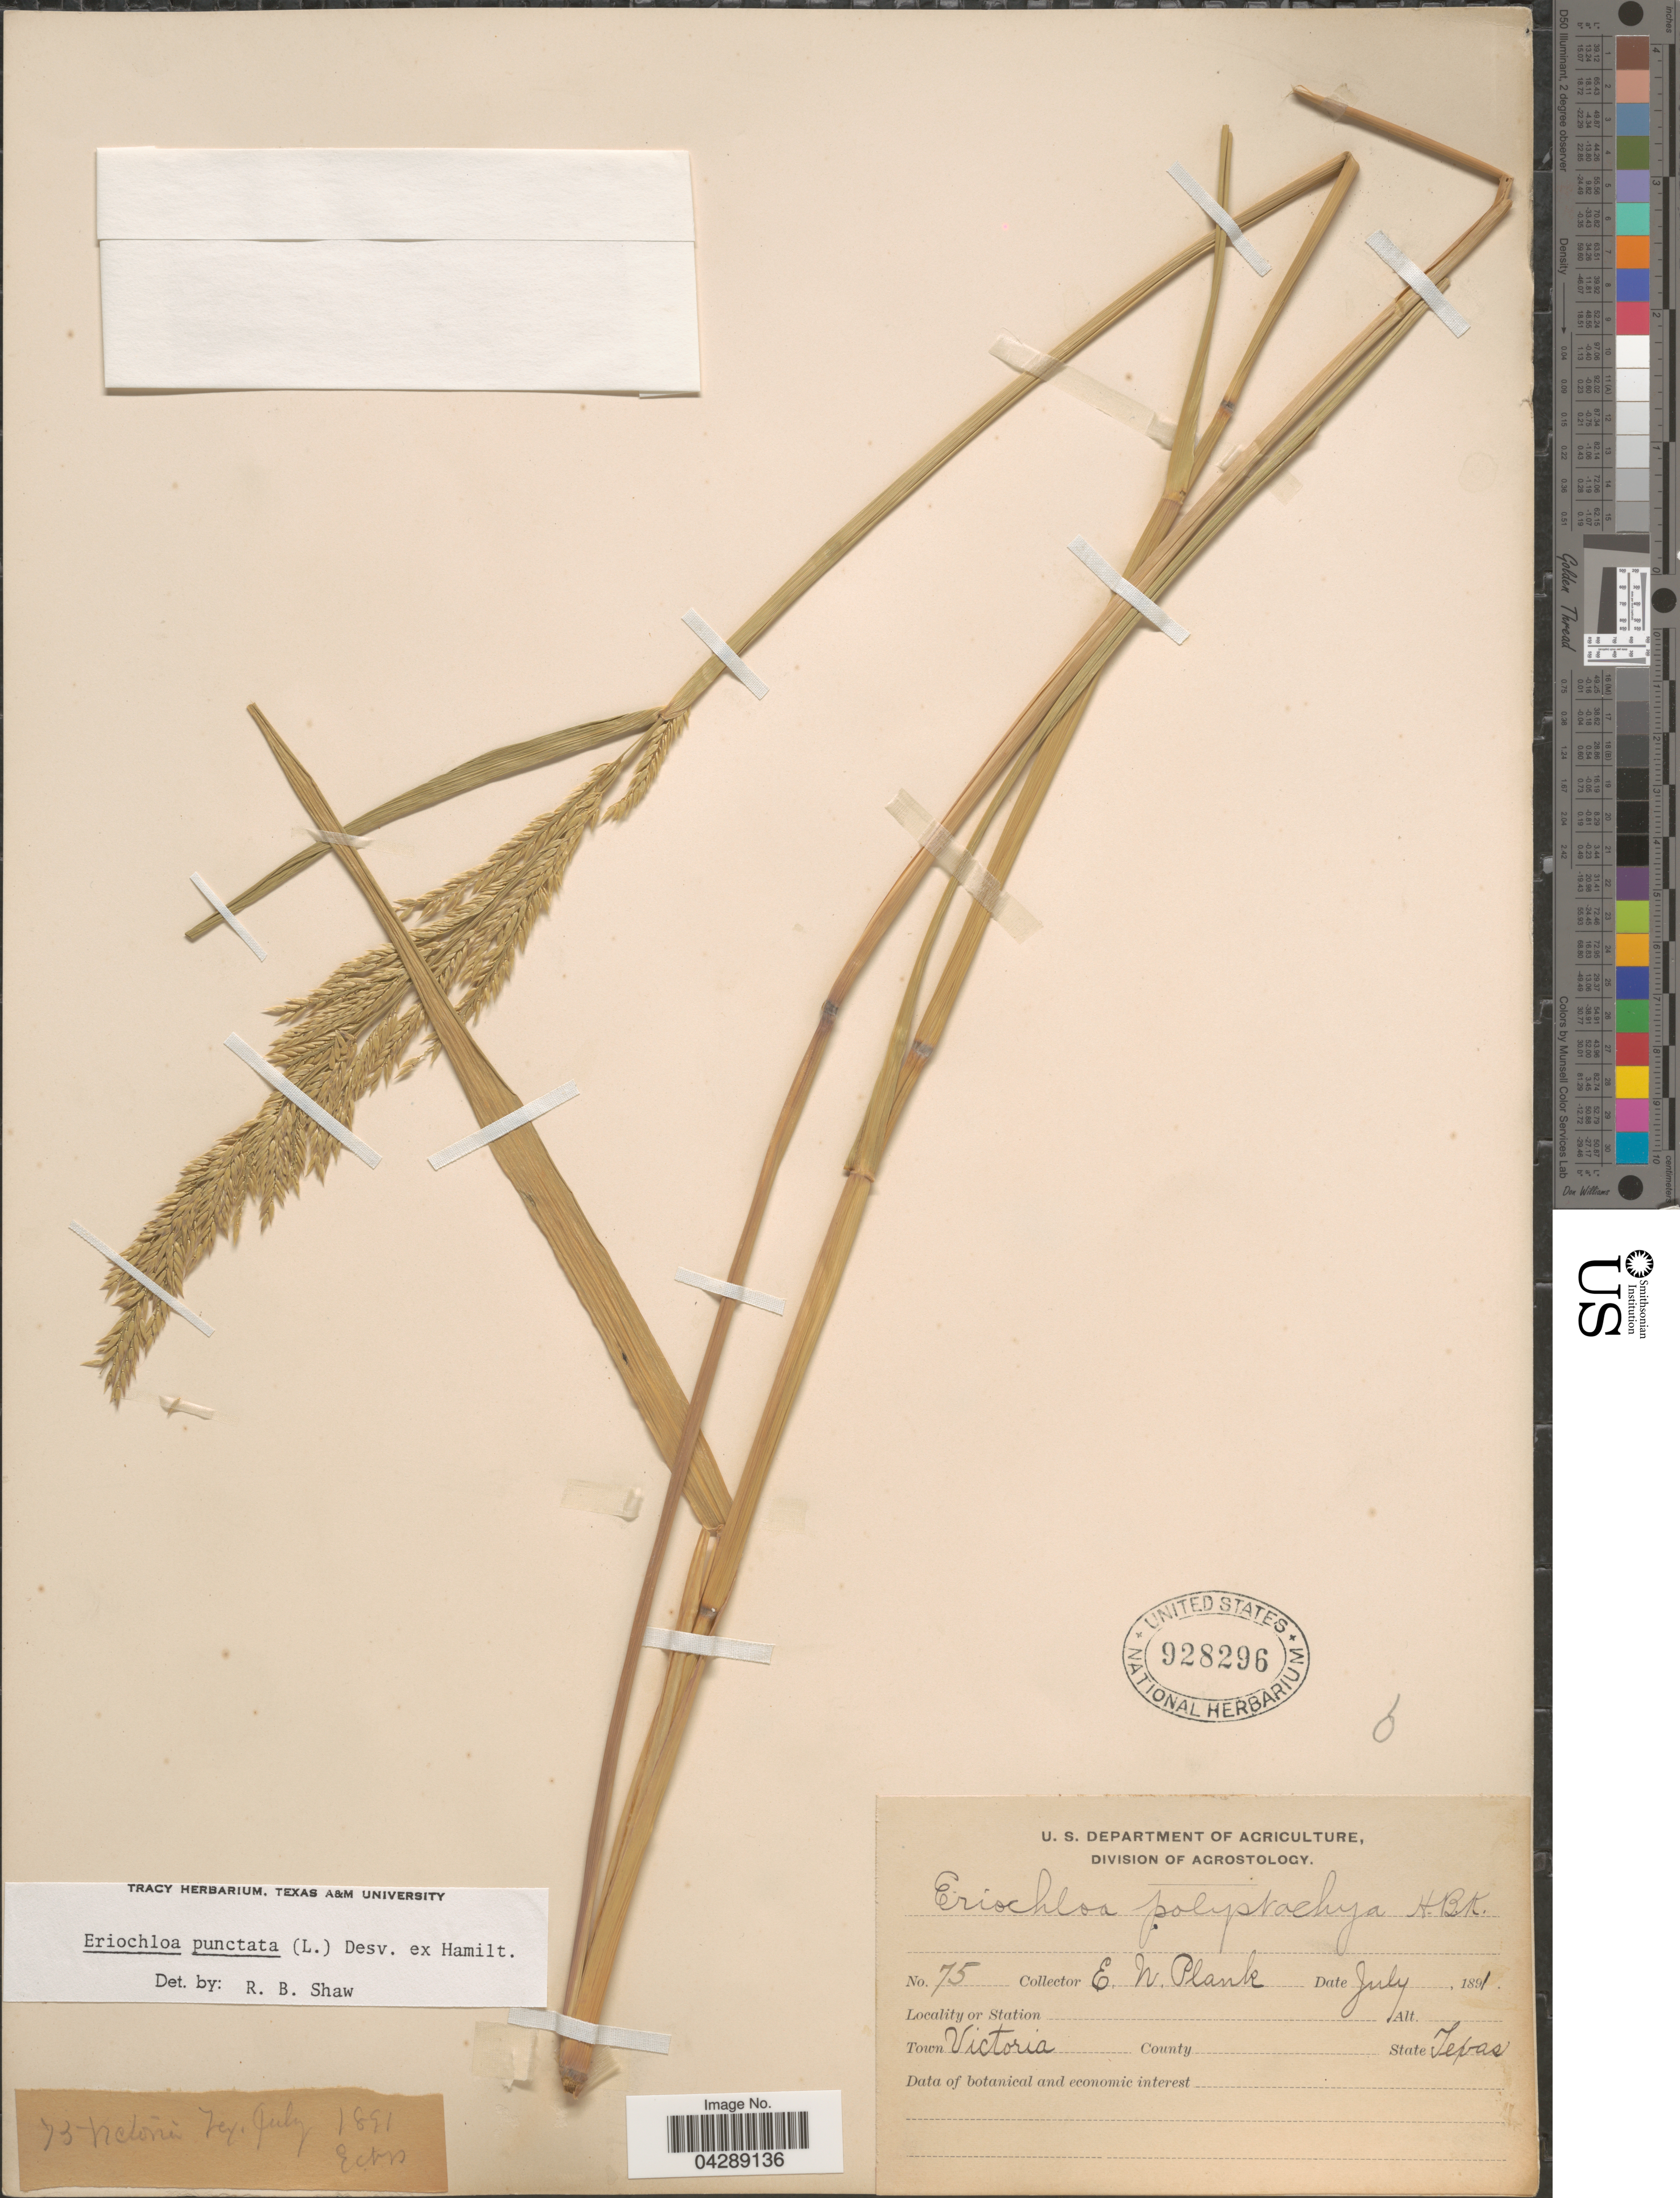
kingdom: Plantae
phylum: Tracheophyta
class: Liliopsida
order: Poales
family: Poaceae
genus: Eriochloa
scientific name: Eriochloa punctata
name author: (L.) Desv. ex Ham.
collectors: E. Plank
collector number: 75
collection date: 1891-07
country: United States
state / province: Texas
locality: Town Victoria.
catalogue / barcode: US 928296